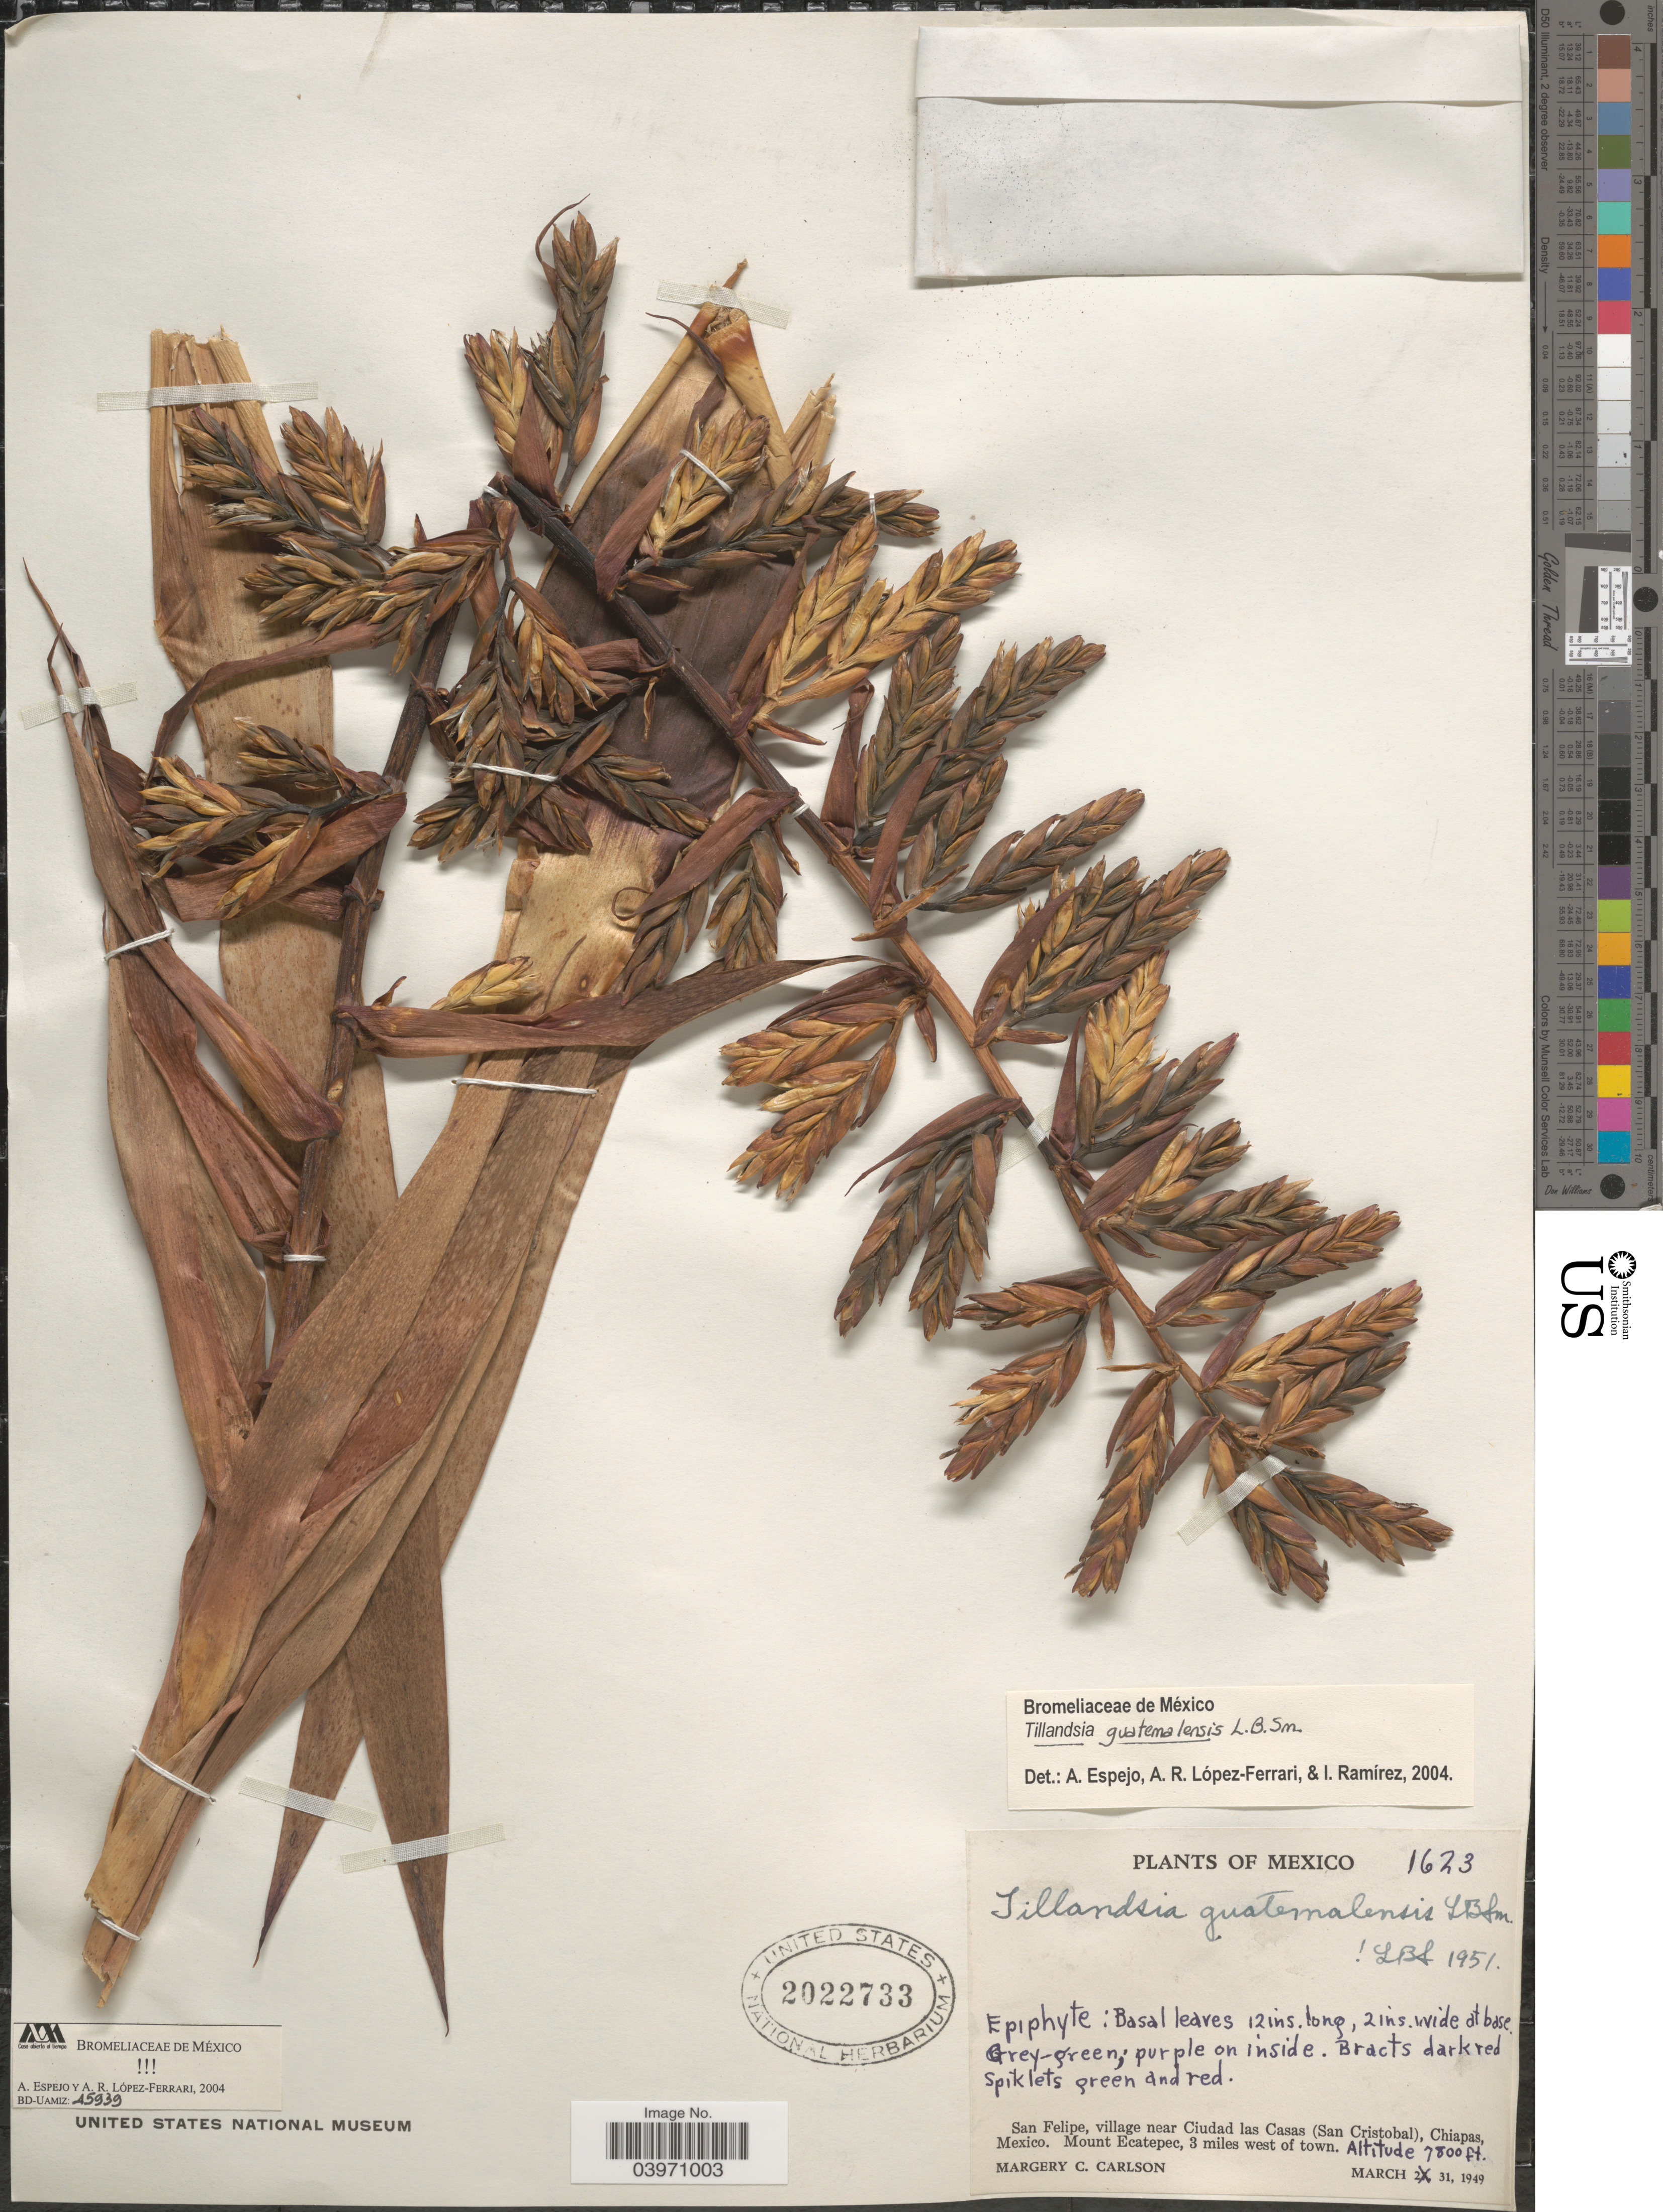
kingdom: Plantae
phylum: Tracheophyta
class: Liliopsida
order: Poales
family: Bromeliaceae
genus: Tillandsia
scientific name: Tillandsia guatemalensis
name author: L.B. Sm.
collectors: M. C. Carlson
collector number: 1623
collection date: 1949-03-31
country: Mexico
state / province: Chiapas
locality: San Felipe, village near Ciudad las Casas (San Cristobal). Mount Ecatepec, 3 miles west of town.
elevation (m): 2377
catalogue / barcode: US 2022733